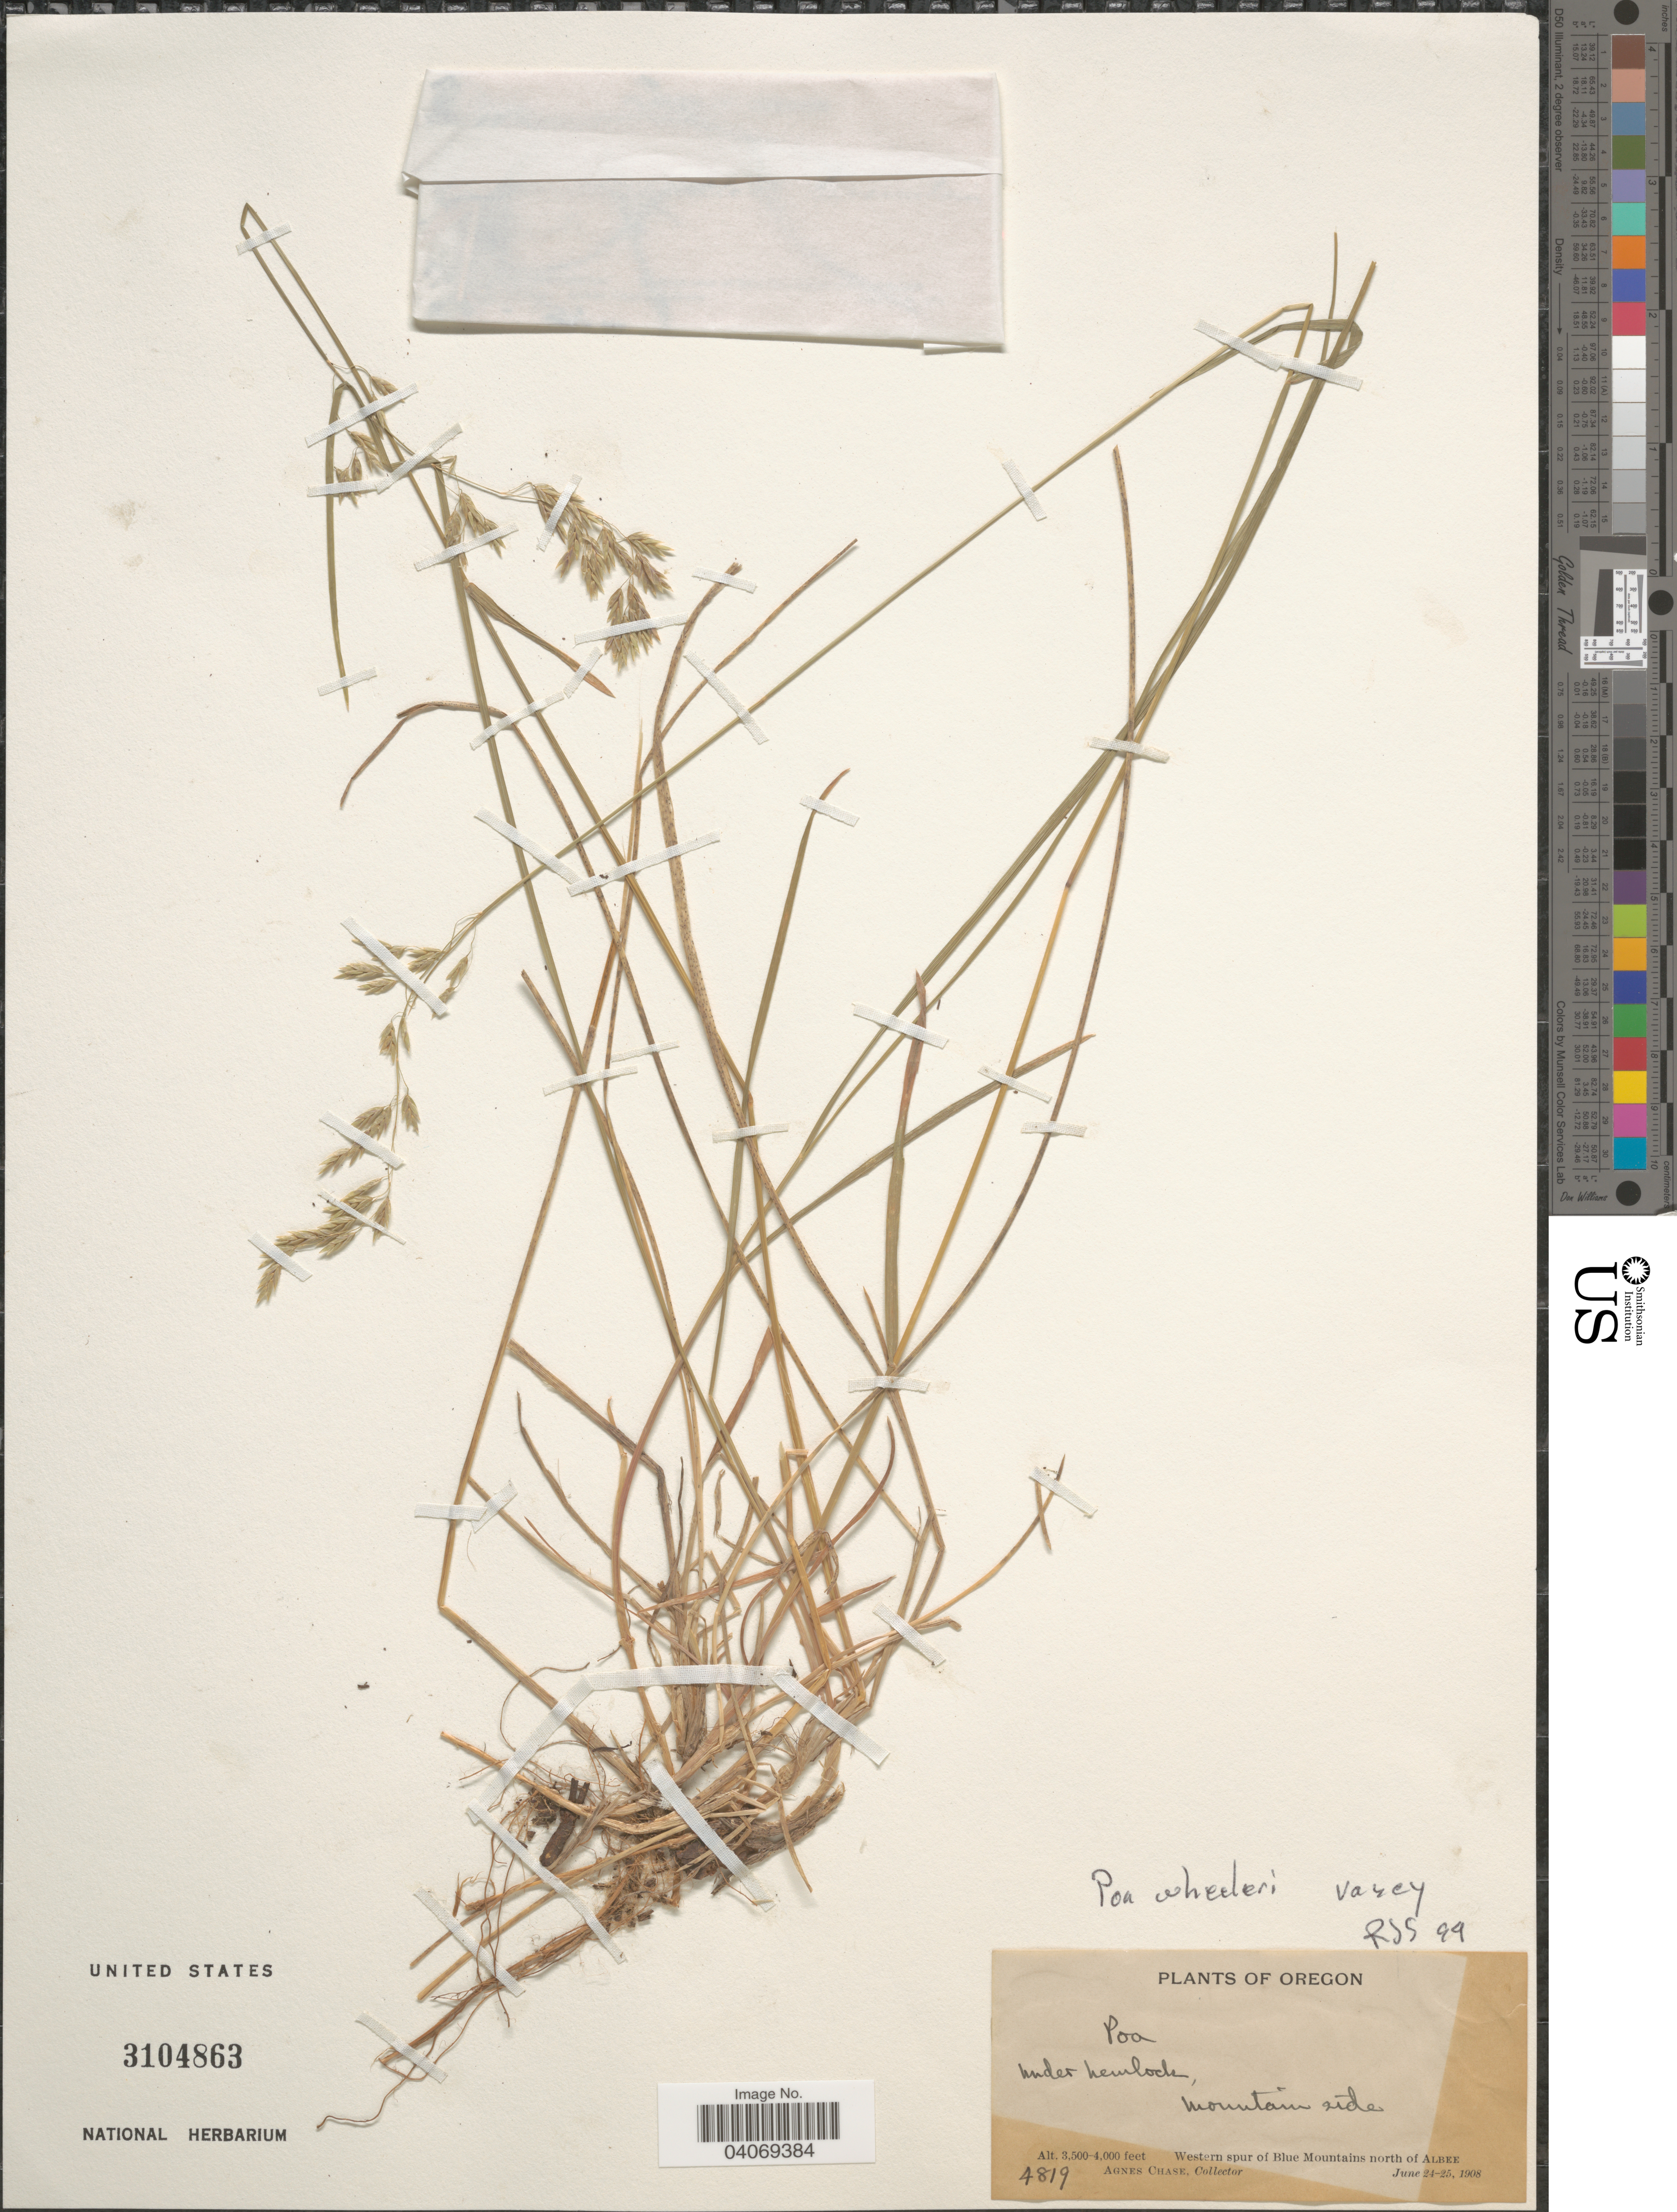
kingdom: Plantae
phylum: Tracheophyta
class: Liliopsida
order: Poales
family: Poaceae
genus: Poa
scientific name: Poa wheeleri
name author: Vasey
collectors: A. Chase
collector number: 4819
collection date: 1908-06-24/1908-06-25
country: United States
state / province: Oregon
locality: Under hemlock, Mountain side. Western spur of Blue Mountains north of Albee.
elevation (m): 1067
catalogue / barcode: US 3104863